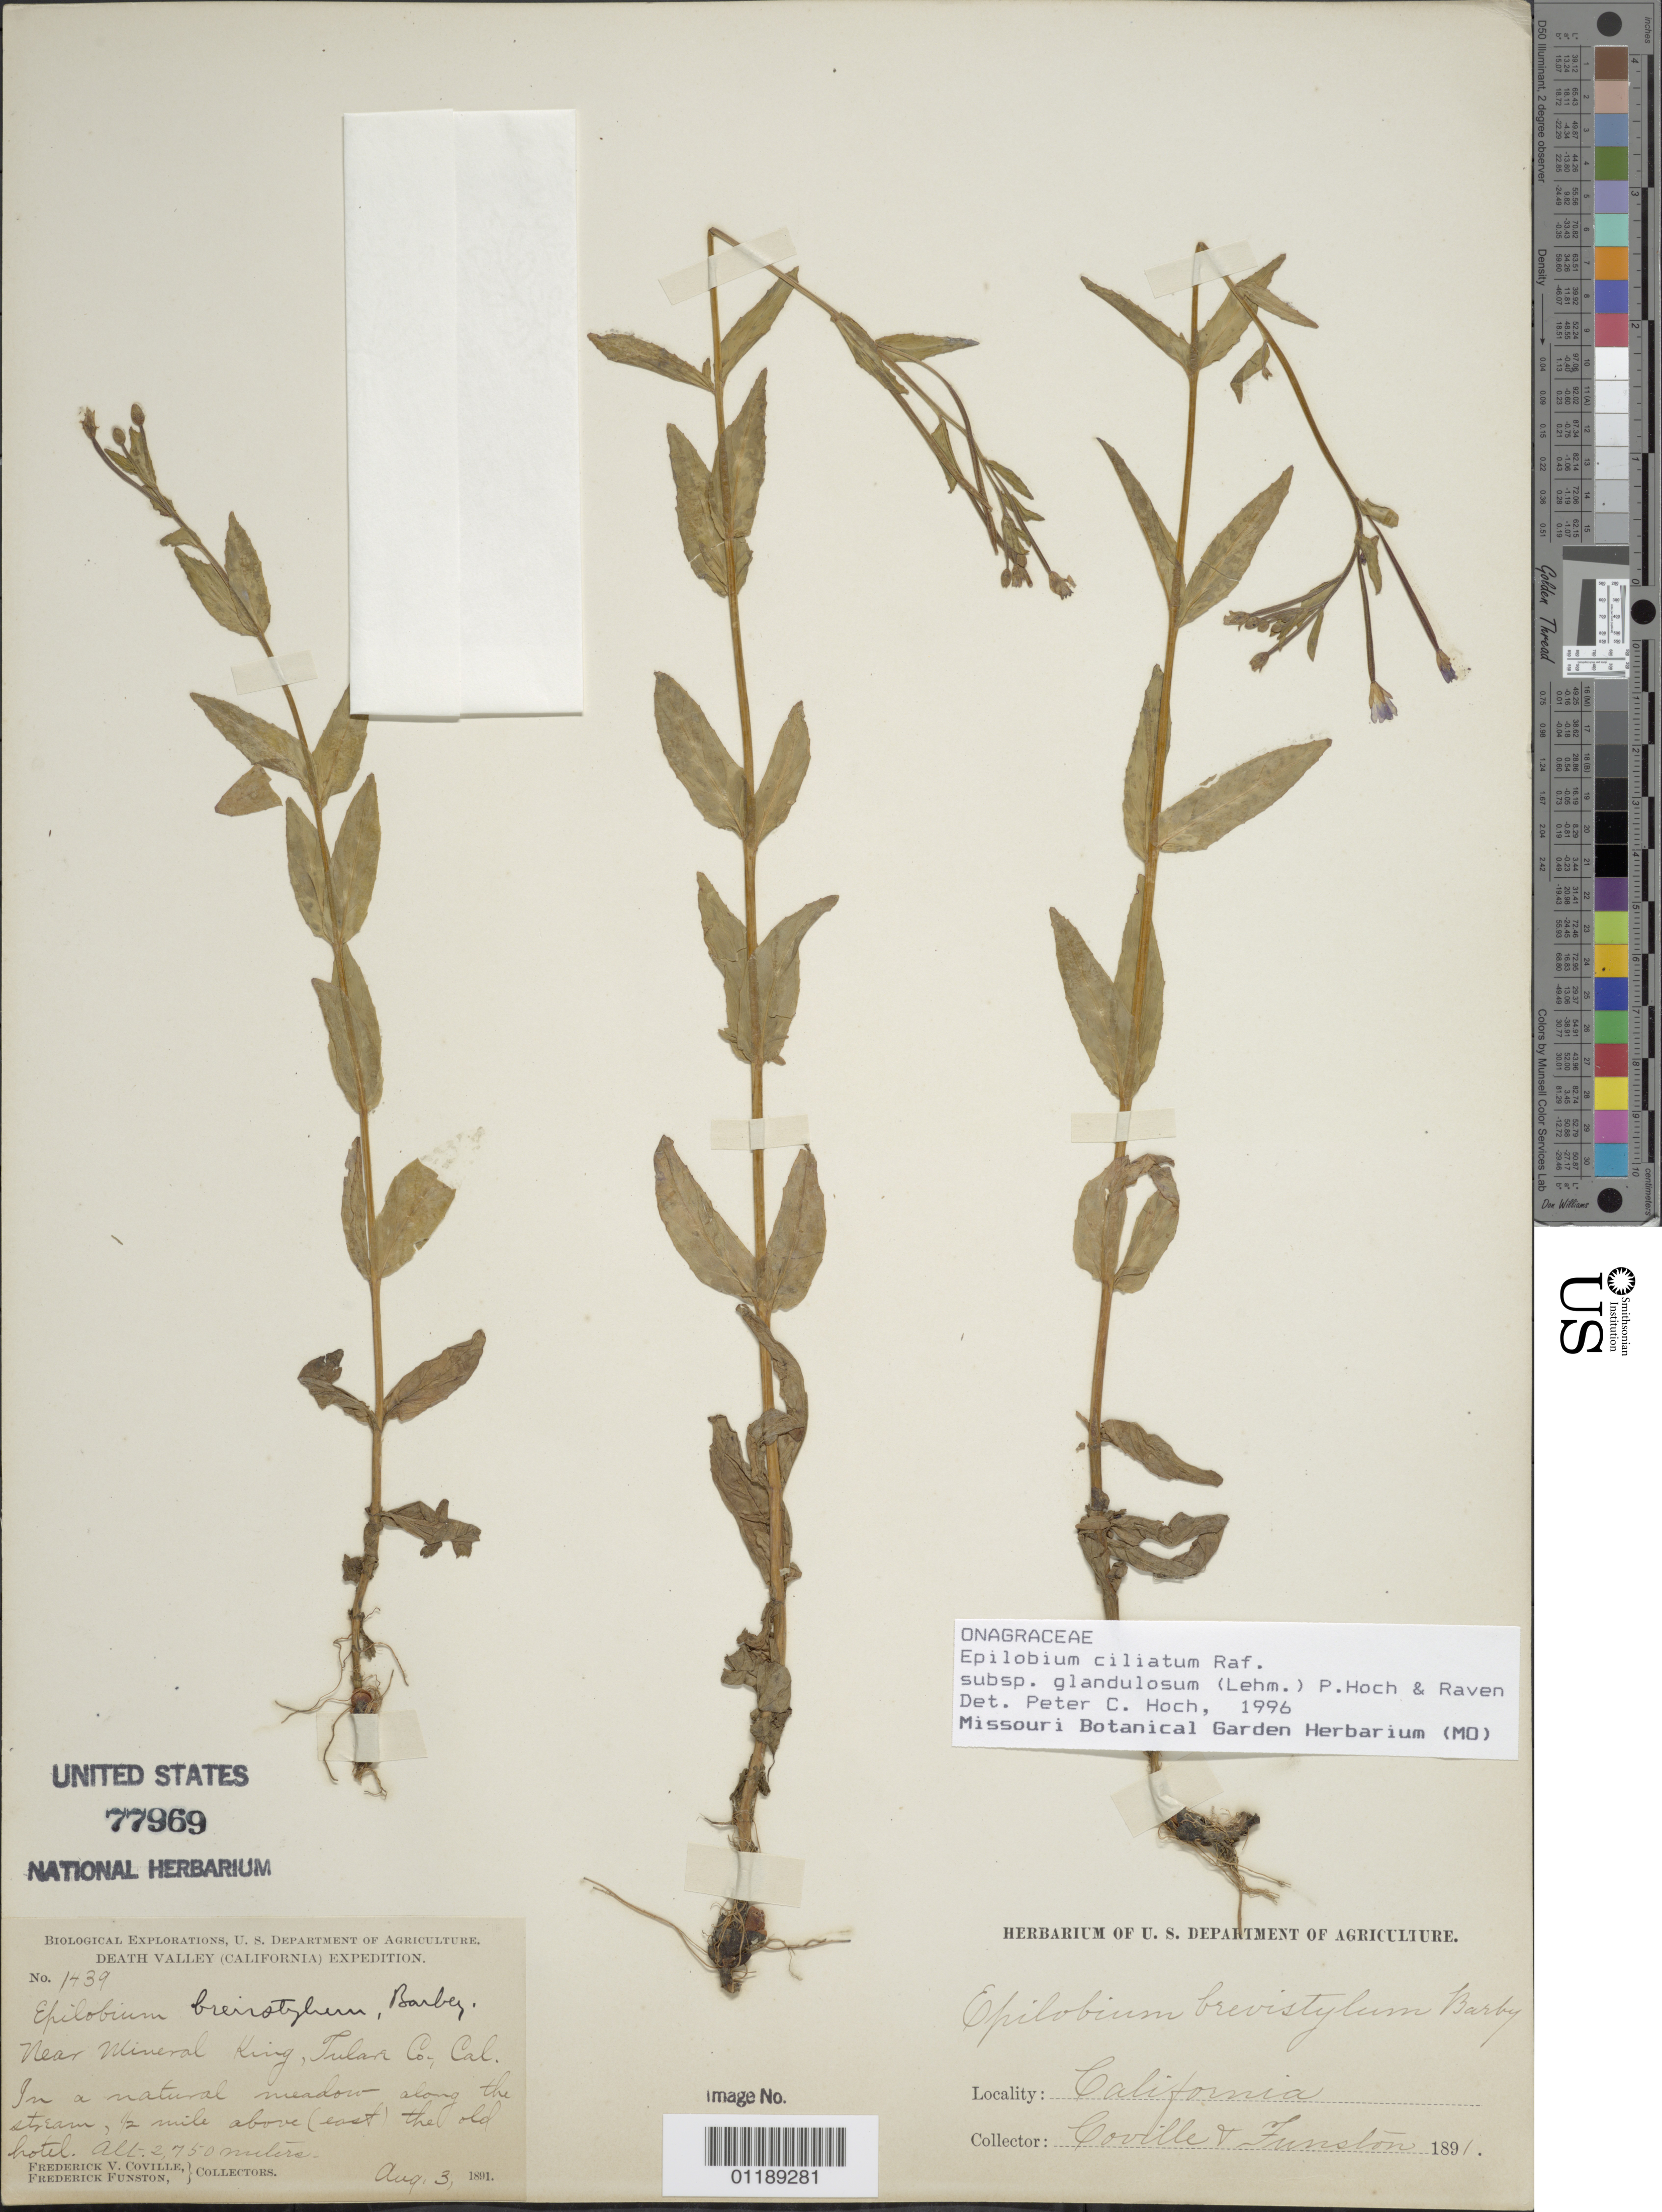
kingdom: Plantae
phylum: Tracheophyta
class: Magnoliopsida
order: Myrtales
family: Onagraceae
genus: Epilobium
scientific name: Epilobium ciliatum subsp. glandulosum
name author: (Lehm.) Hoch & P.H. Raven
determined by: Hoch, P. C.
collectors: F. V. Coville & F. Funston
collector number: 1439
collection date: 1891-08-03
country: United States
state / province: California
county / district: Tulare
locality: near Mineral King, in a natural meadow along the stream, 1/2 mile above (east) the old hotel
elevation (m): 2750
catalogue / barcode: US 77969